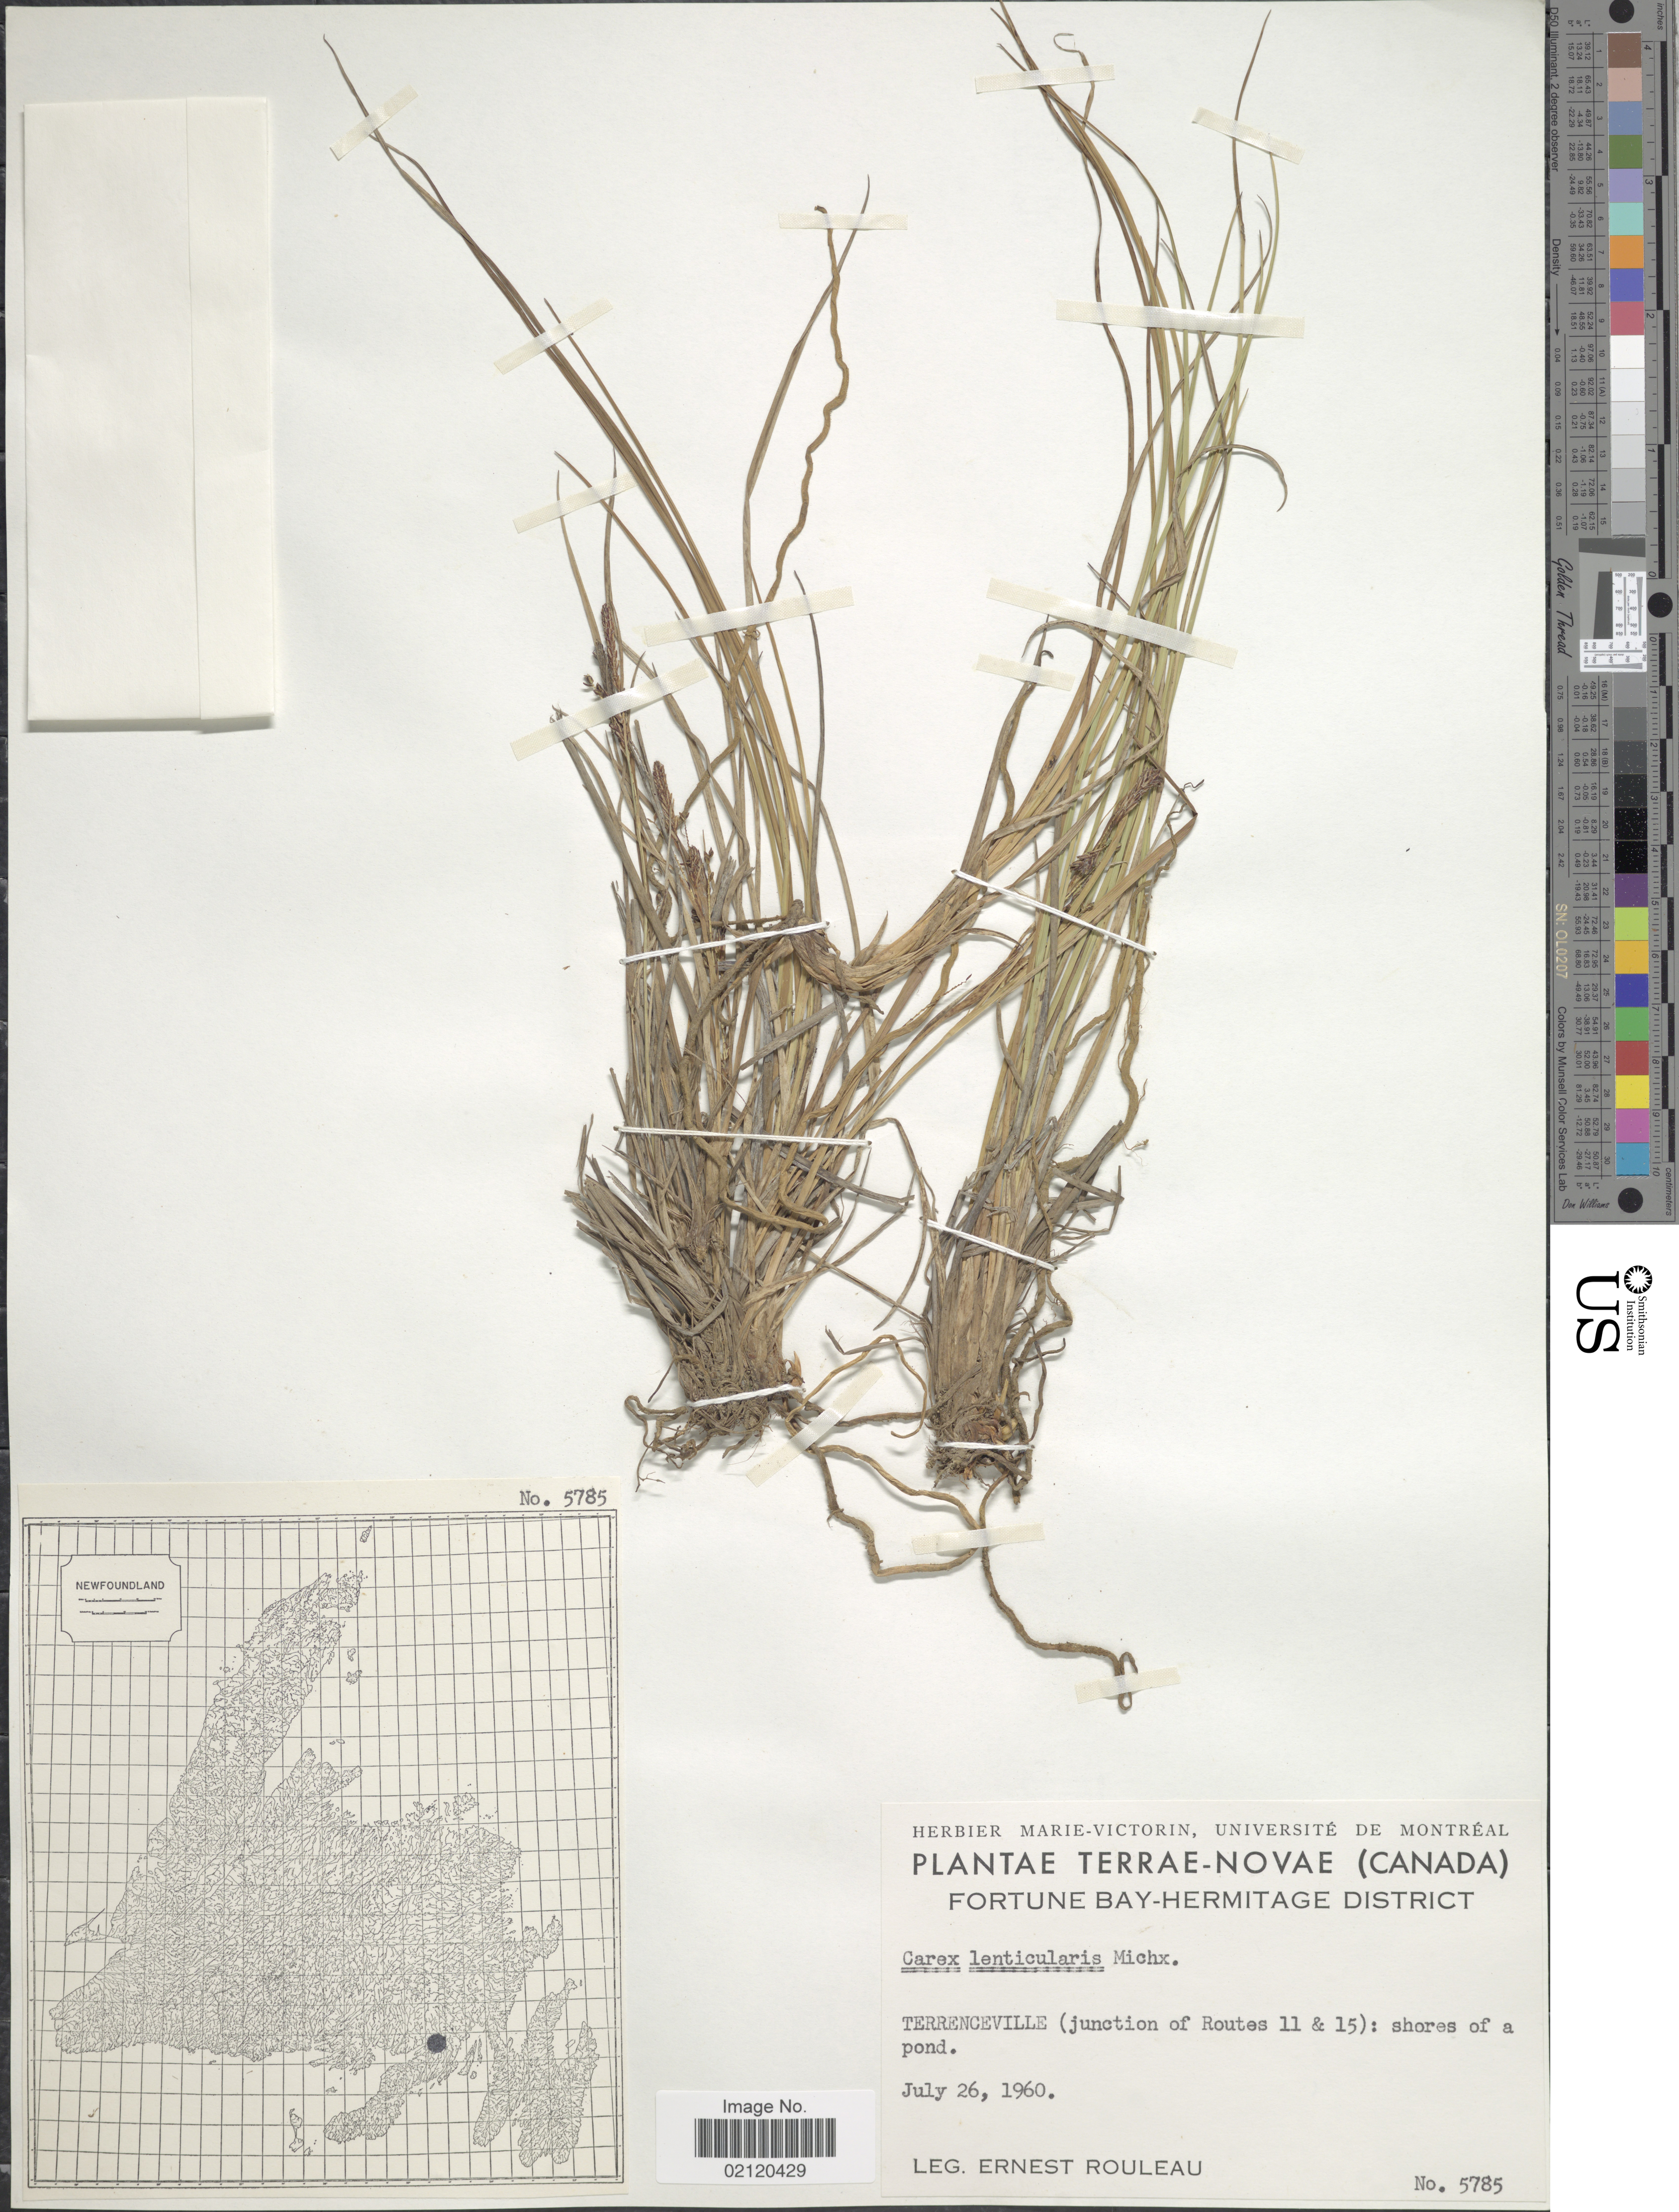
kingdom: Plantae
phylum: Tracheophyta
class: Liliopsida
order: Poales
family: Cyperaceae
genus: Carex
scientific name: Carex lenticularis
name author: Michx.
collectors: E. Rouleau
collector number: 5785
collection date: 1960-07-26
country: Canada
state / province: Newfoundland and Labrador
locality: Fortune Bay - Hermitage District, Terrenceville (junction of Routes 11 & 15): shores of a pond